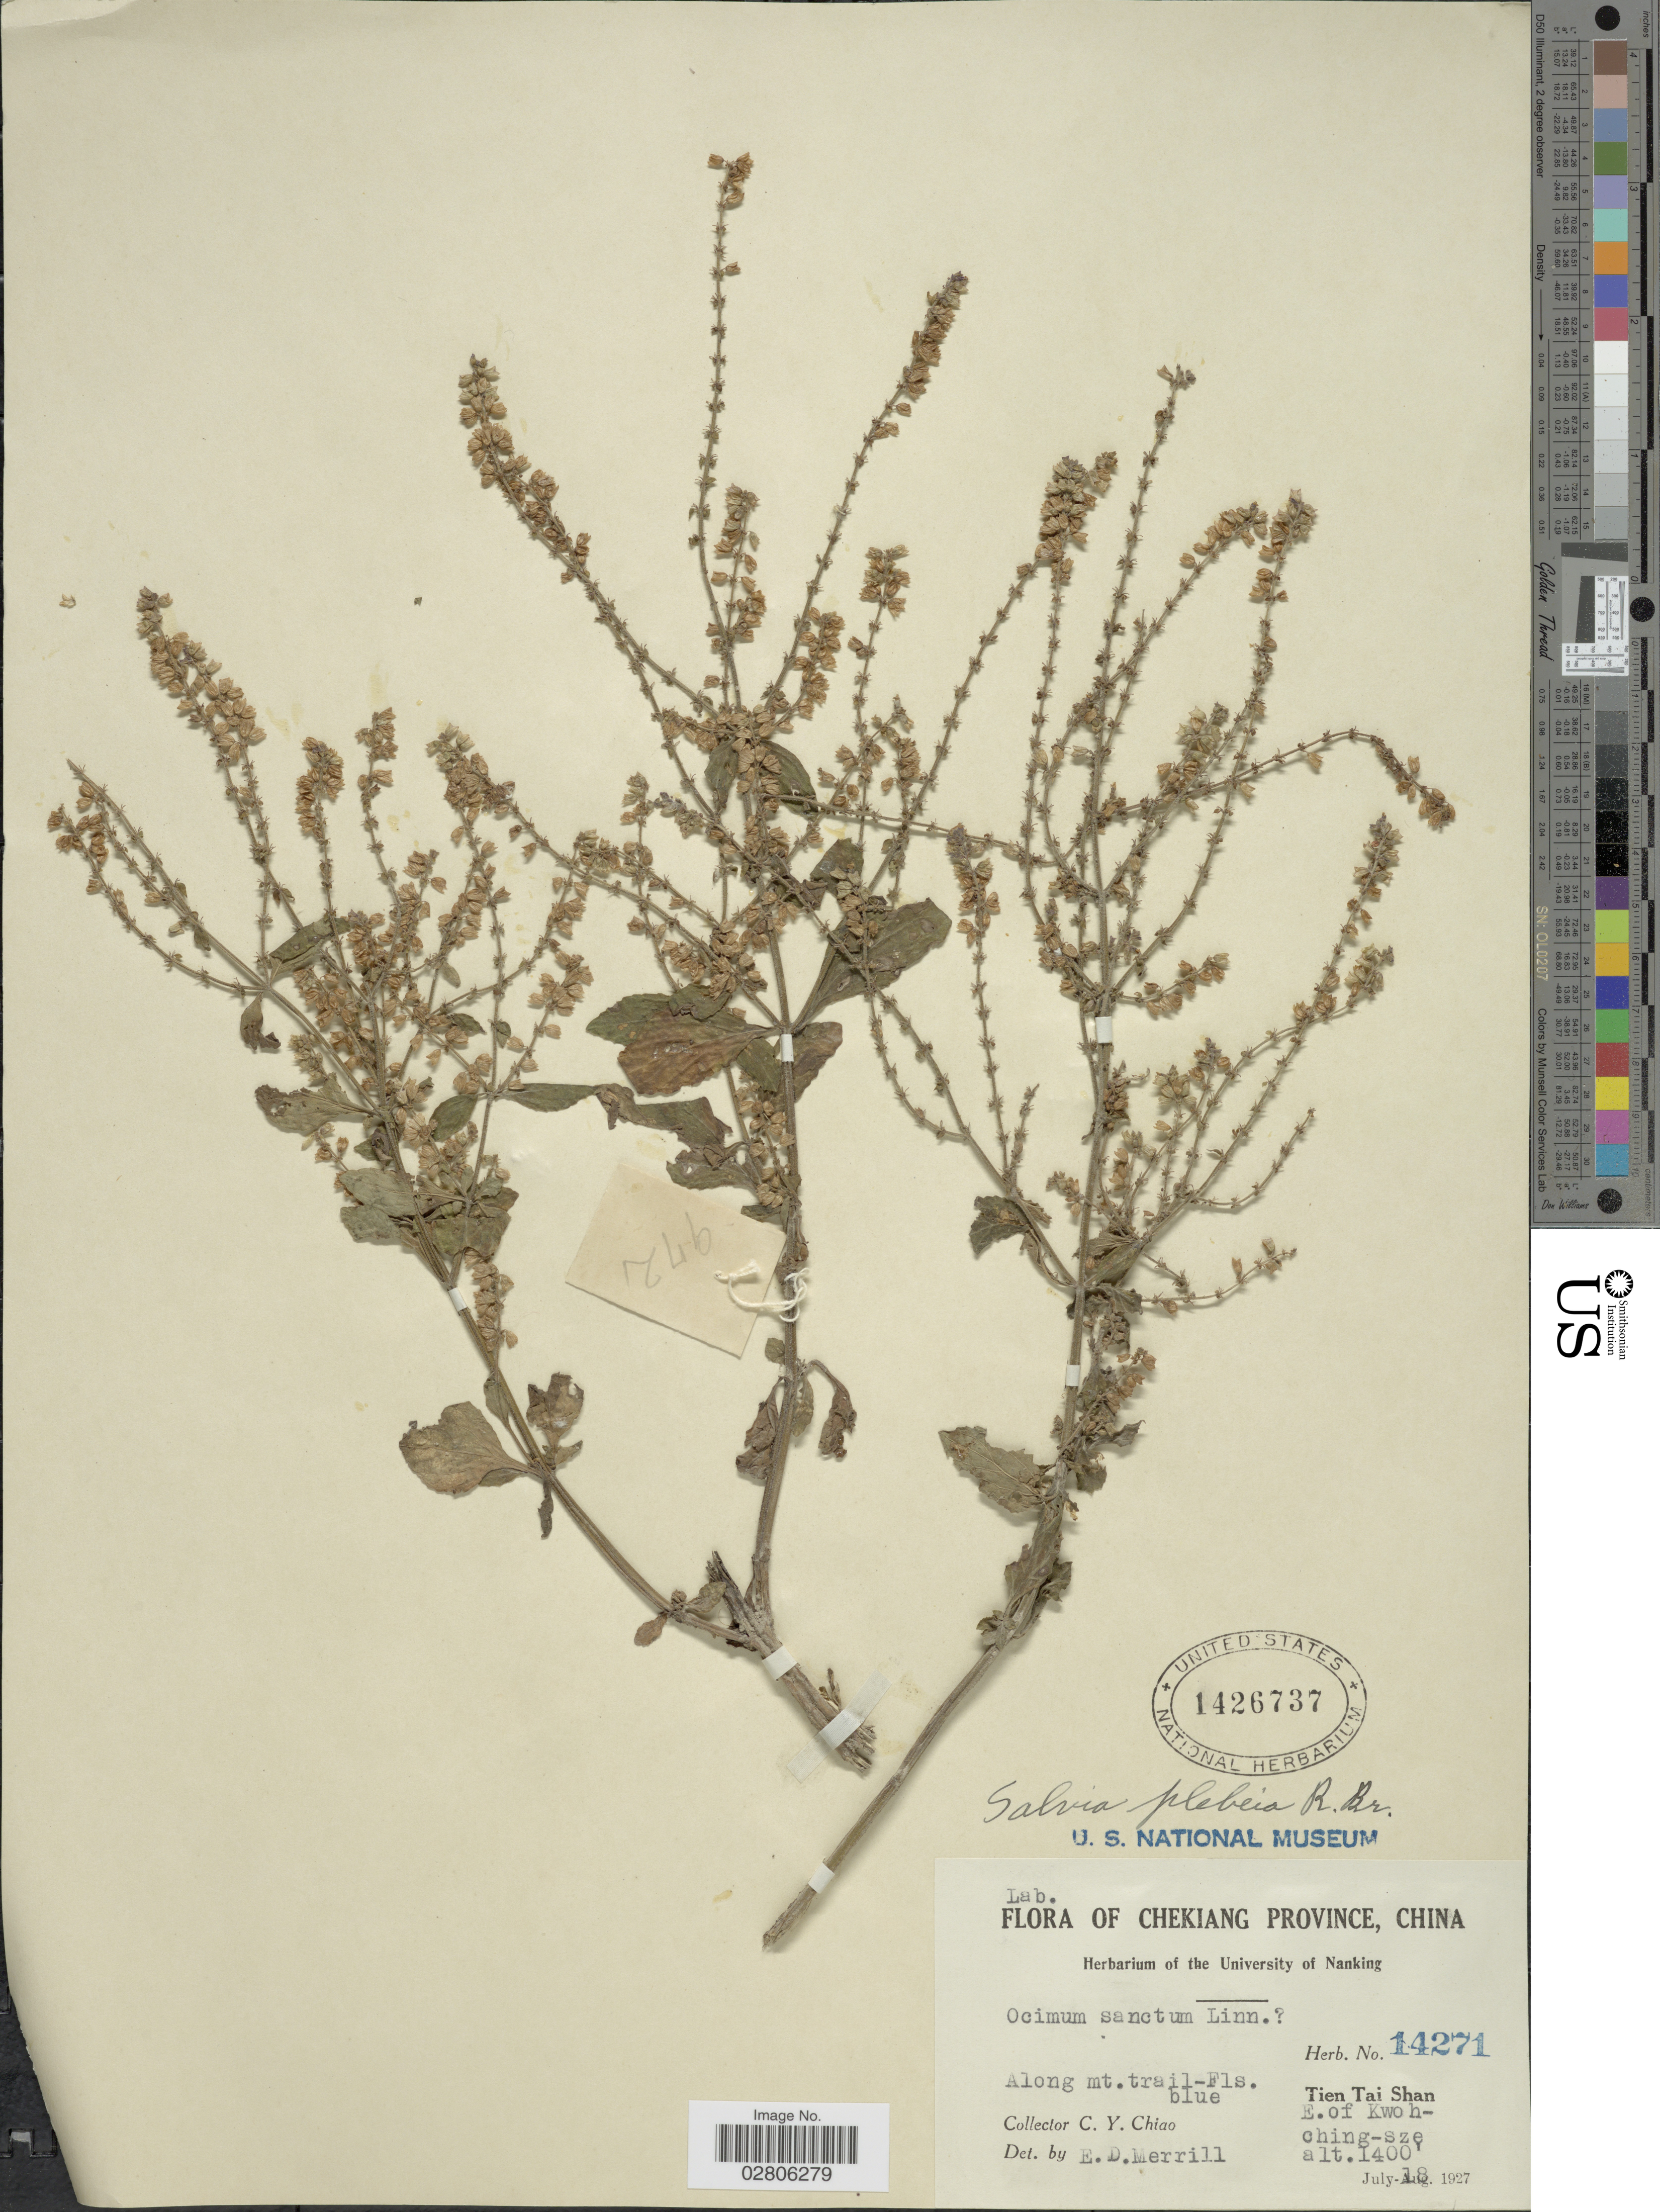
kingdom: Plantae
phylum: Tracheophyta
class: Magnoliopsida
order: Lamiales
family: Lamiaceae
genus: Salvia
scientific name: Salvia plebeia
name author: R. Br.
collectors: C. Y. Chiao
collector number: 14271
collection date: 1927-07-18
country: China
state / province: Zhejiang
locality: Chekiang Province, Along mt. trail, Tien Tai Shan, E. of Kwo hching-sze.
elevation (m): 427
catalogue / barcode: US 1426737